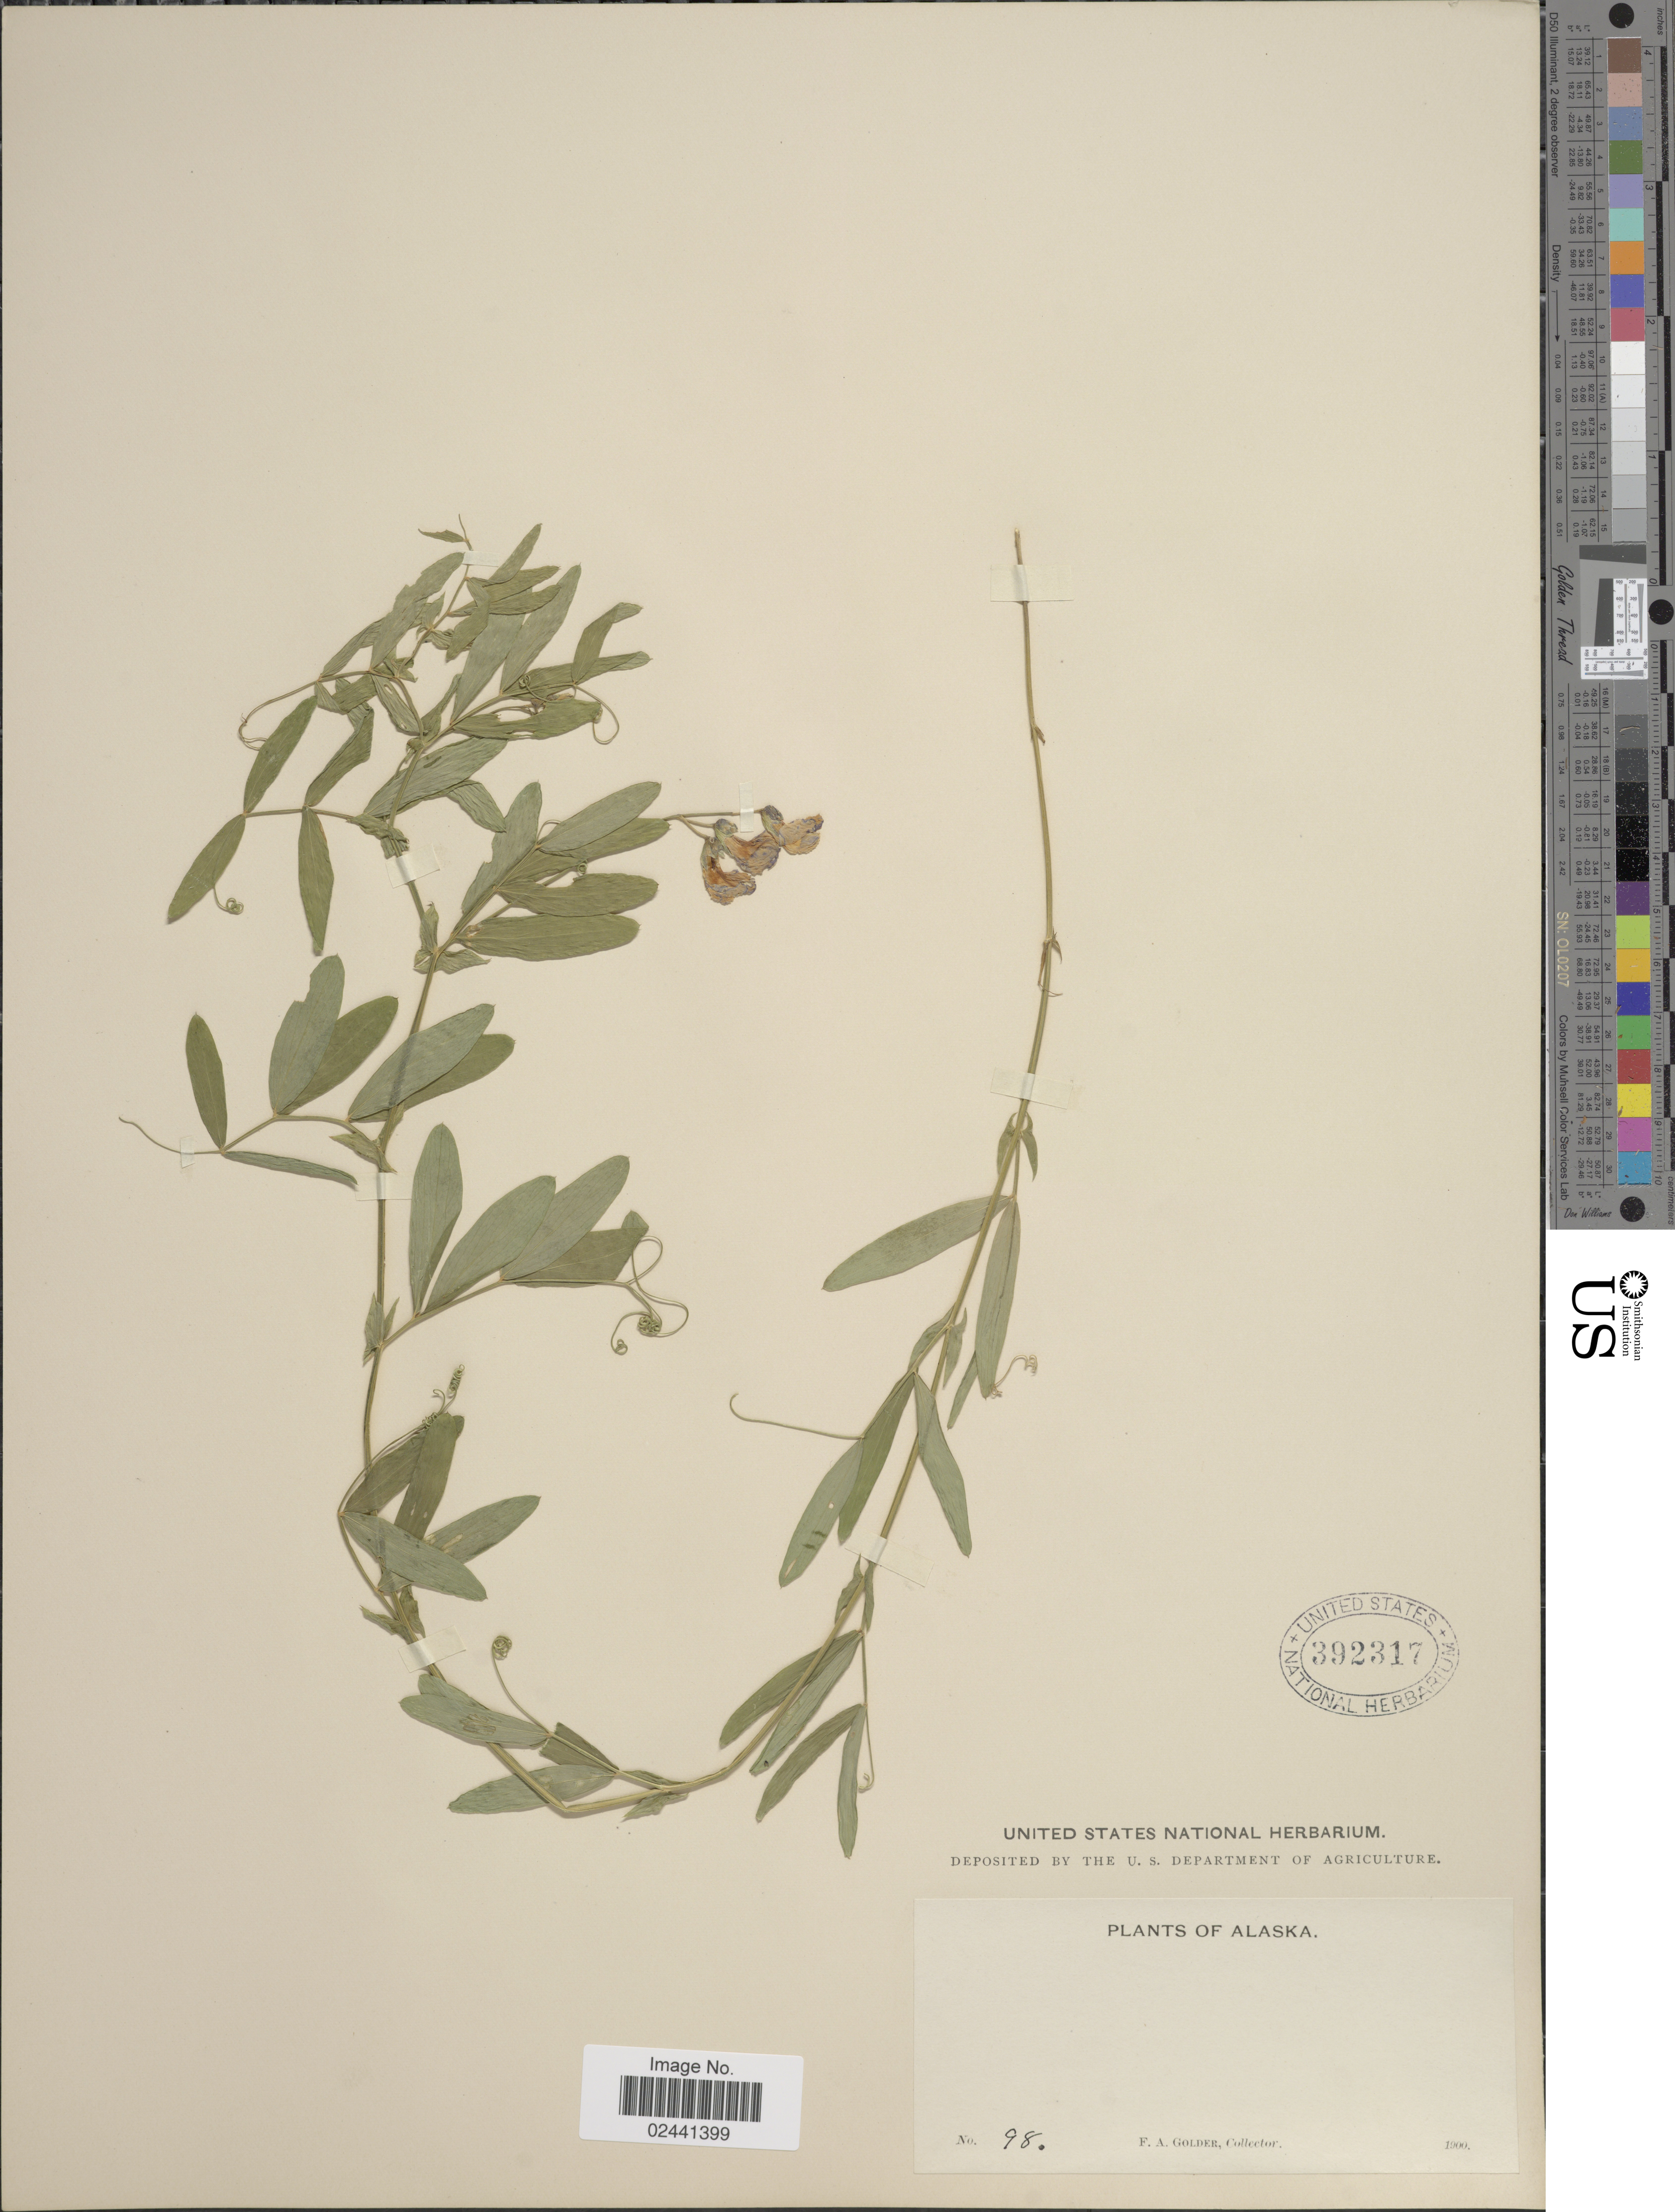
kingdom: Plantae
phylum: Tracheophyta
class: Magnoliopsida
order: Fabales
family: Fabaceae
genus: Lathyrus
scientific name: Lathyrus palustris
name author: L.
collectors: F. Golder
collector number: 98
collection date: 1900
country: United States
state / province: Alaska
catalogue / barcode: US 392317